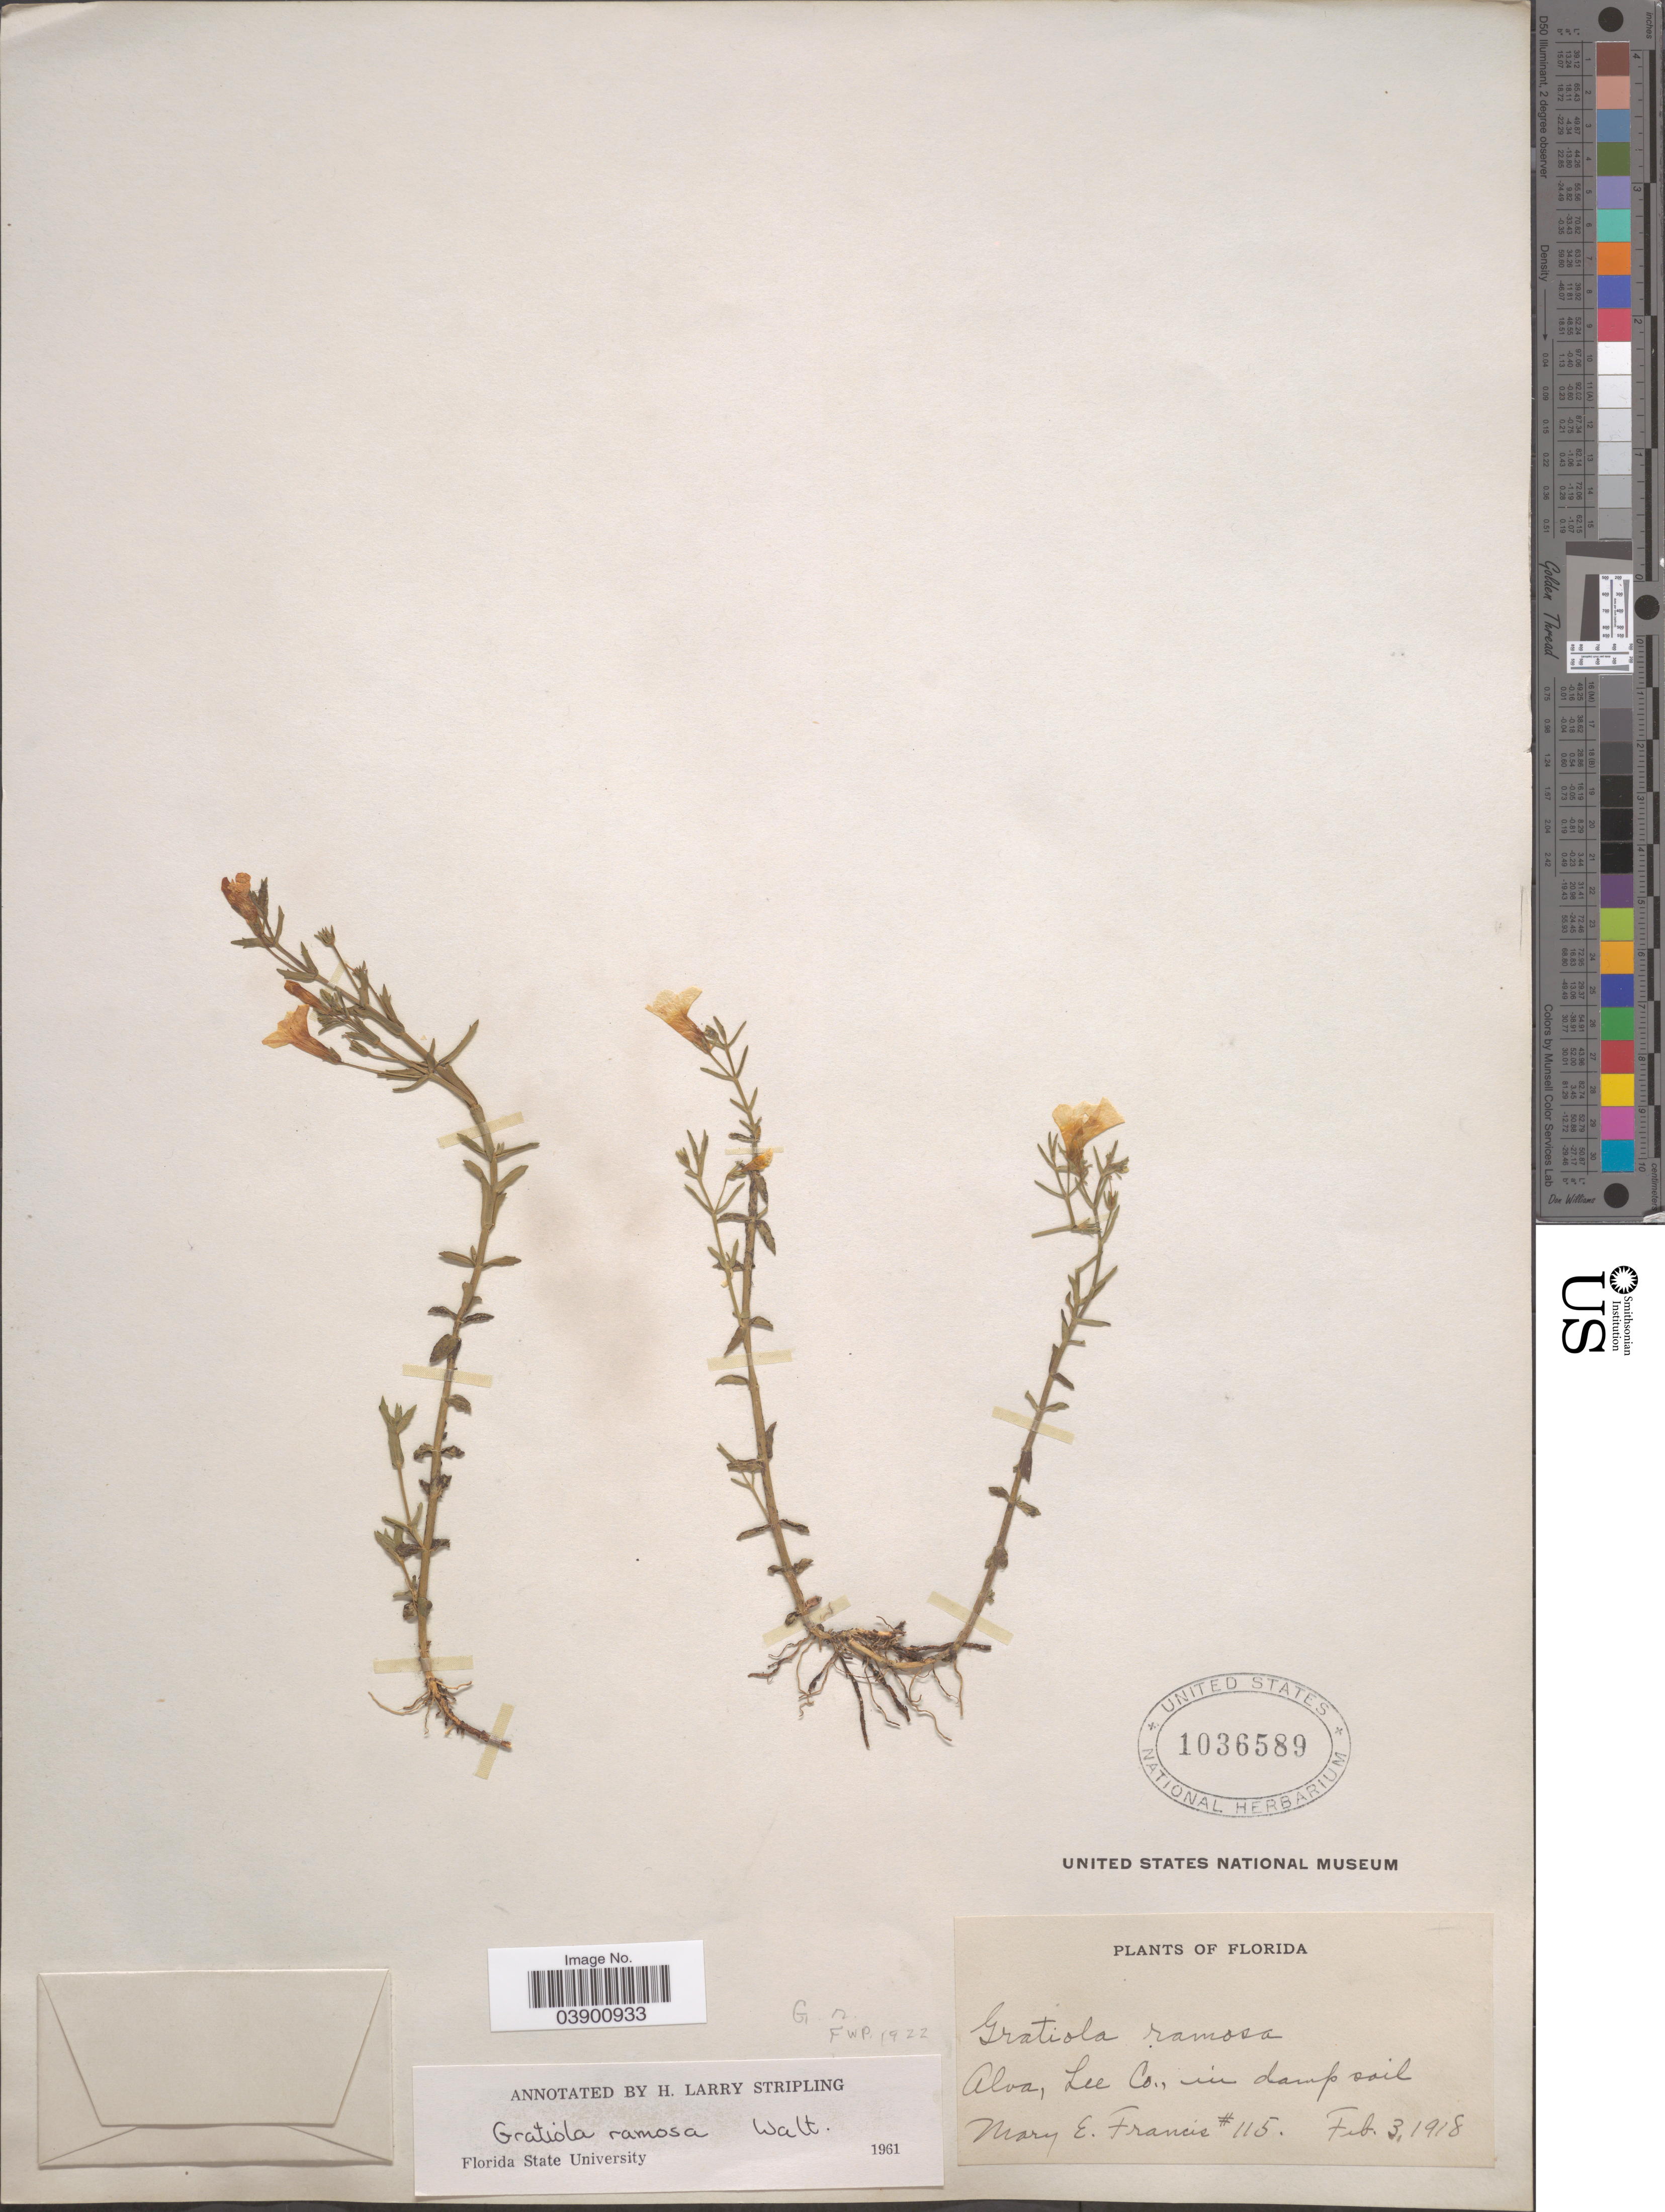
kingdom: Plantae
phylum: Tracheophyta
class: Magnoliopsida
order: Lamiales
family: Plantaginaceae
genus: Gratiola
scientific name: Gratiola ramosa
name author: Walter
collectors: M. E. Francis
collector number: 115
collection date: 1918-02-03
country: United States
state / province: Florida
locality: Aloa, Lee Co.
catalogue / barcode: US 1036589